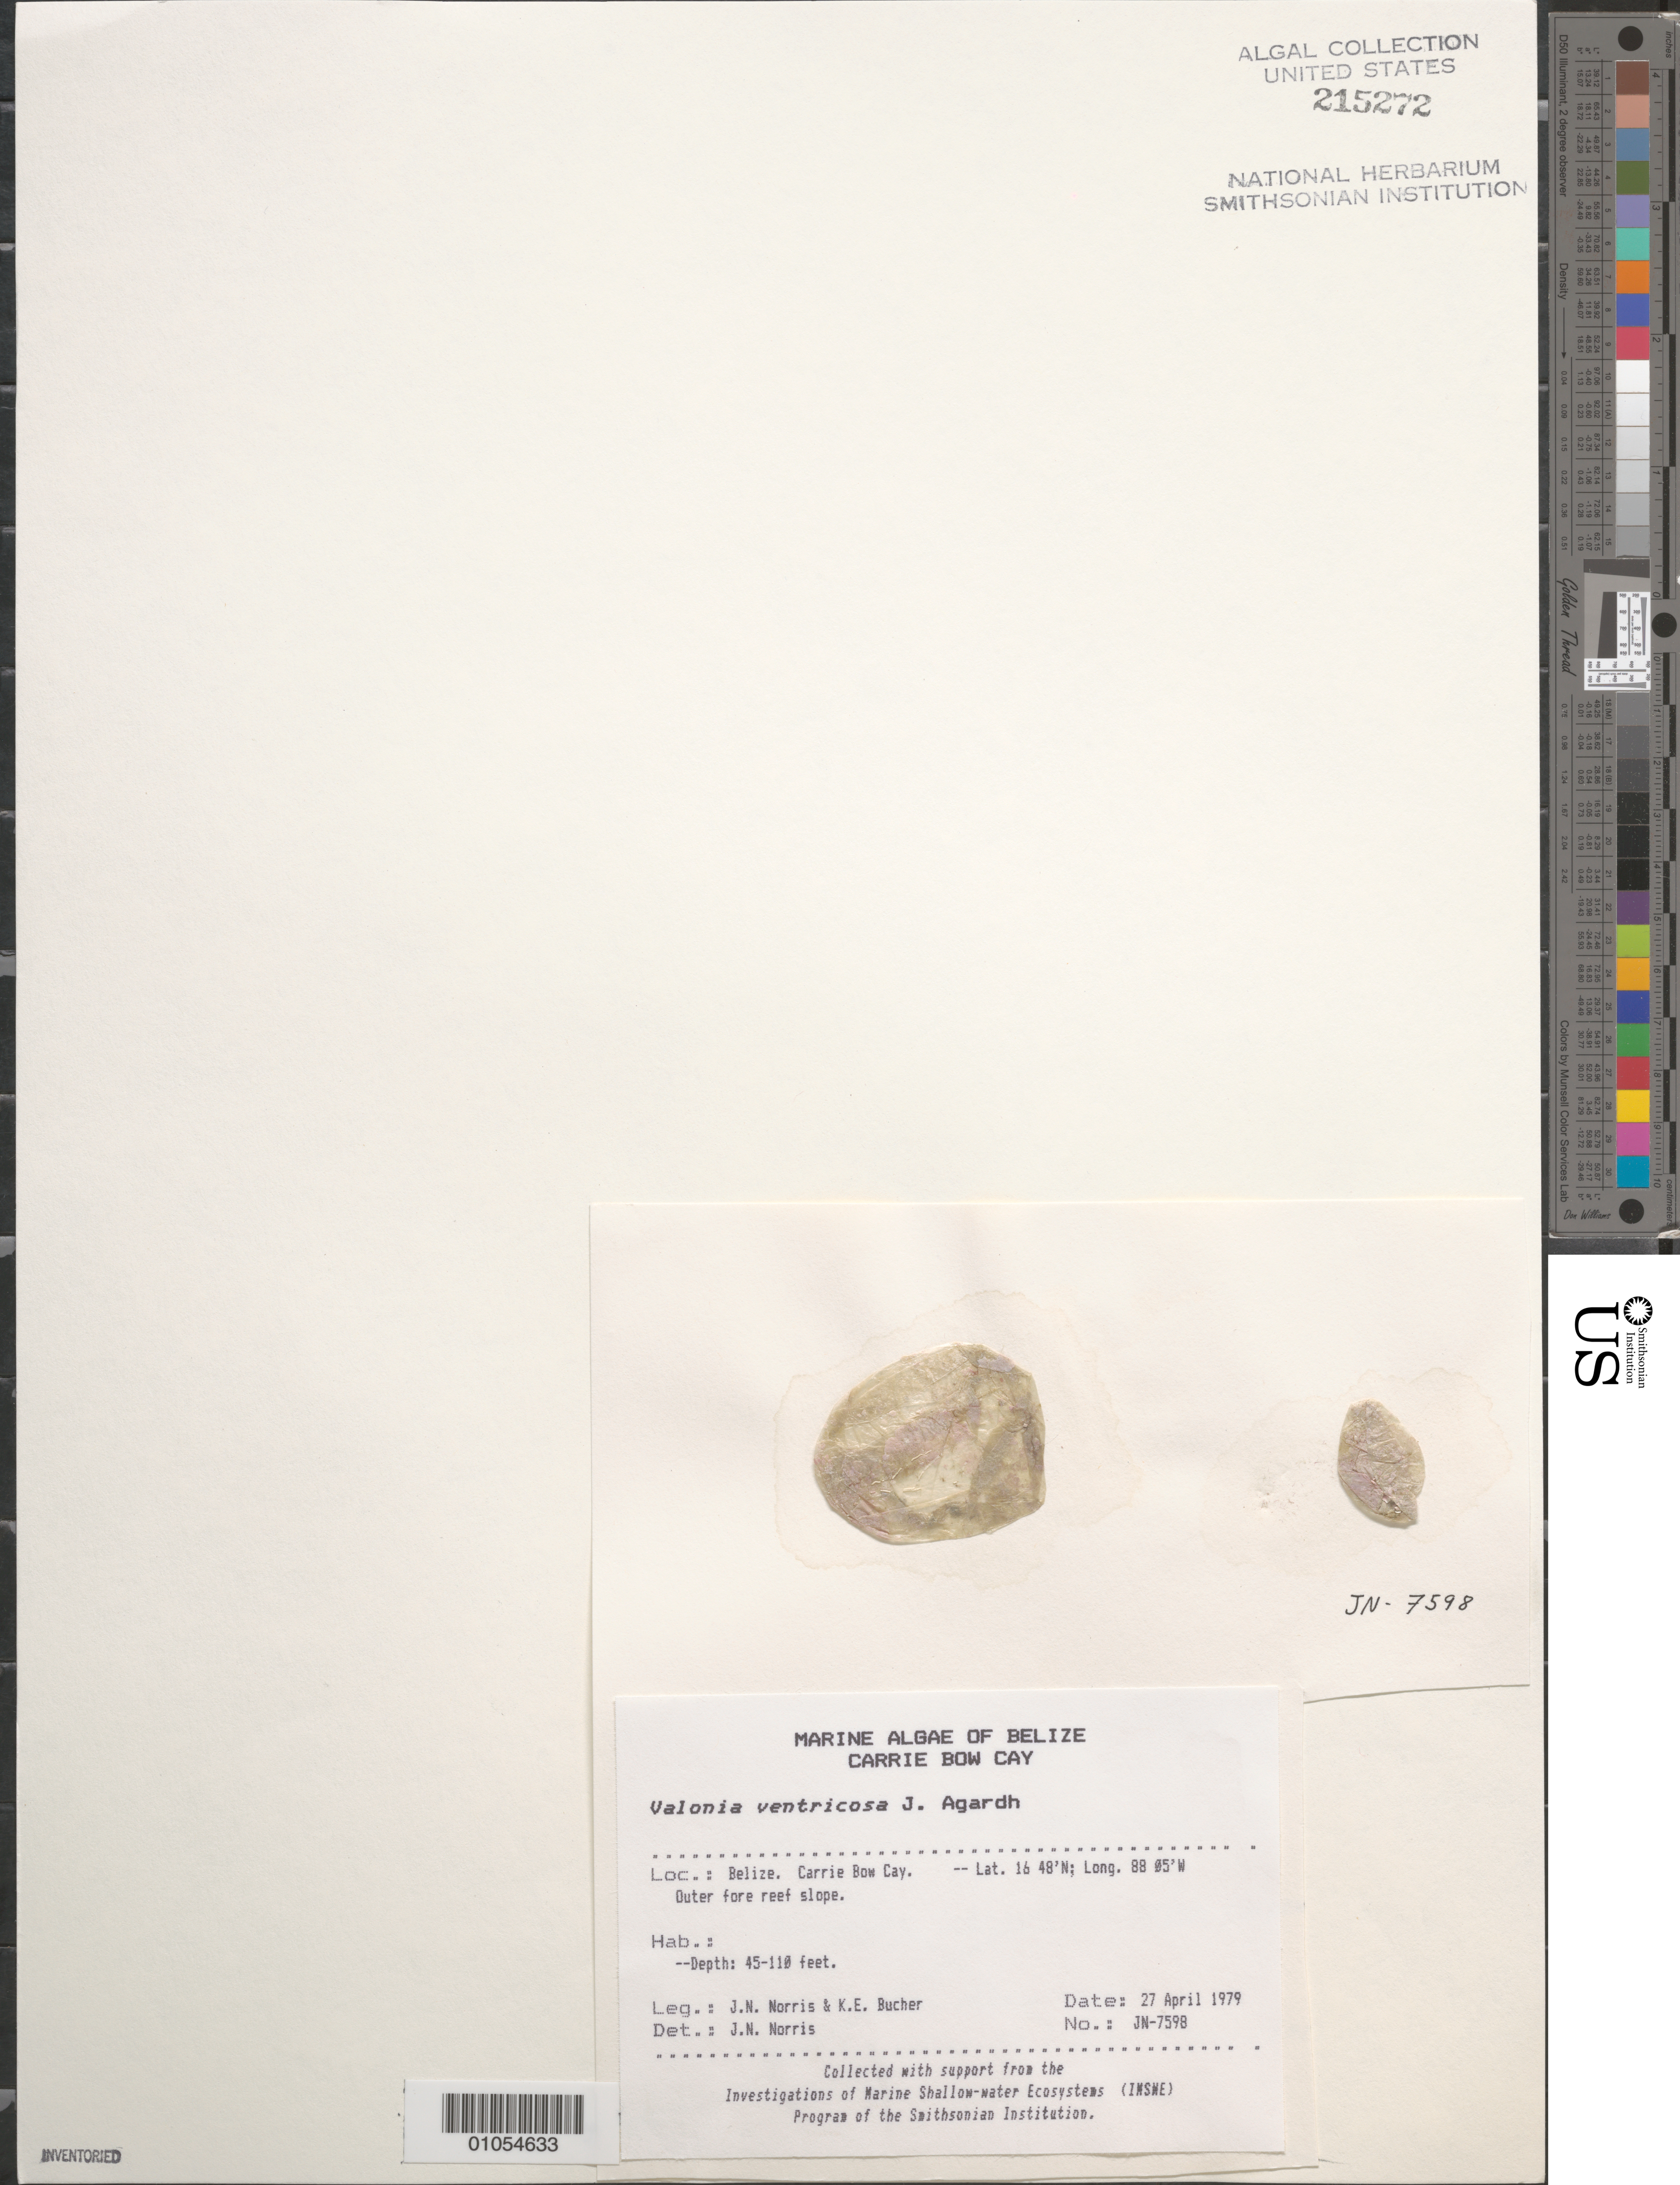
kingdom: Plantae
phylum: Chlorophyta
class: Ulvophyceae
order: Siphonocladales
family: Valoniaceae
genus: Valonia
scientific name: Valonia ventricosa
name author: J. Agardh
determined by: Norris, James N.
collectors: J. N. Norris & K. E. Bucher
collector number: JN-7598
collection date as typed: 27 Apr 1979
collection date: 1979-04-27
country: Belize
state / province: Stann Creek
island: Carrie Bow Cay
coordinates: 16 48'N, 88 05'W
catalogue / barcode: US 215272